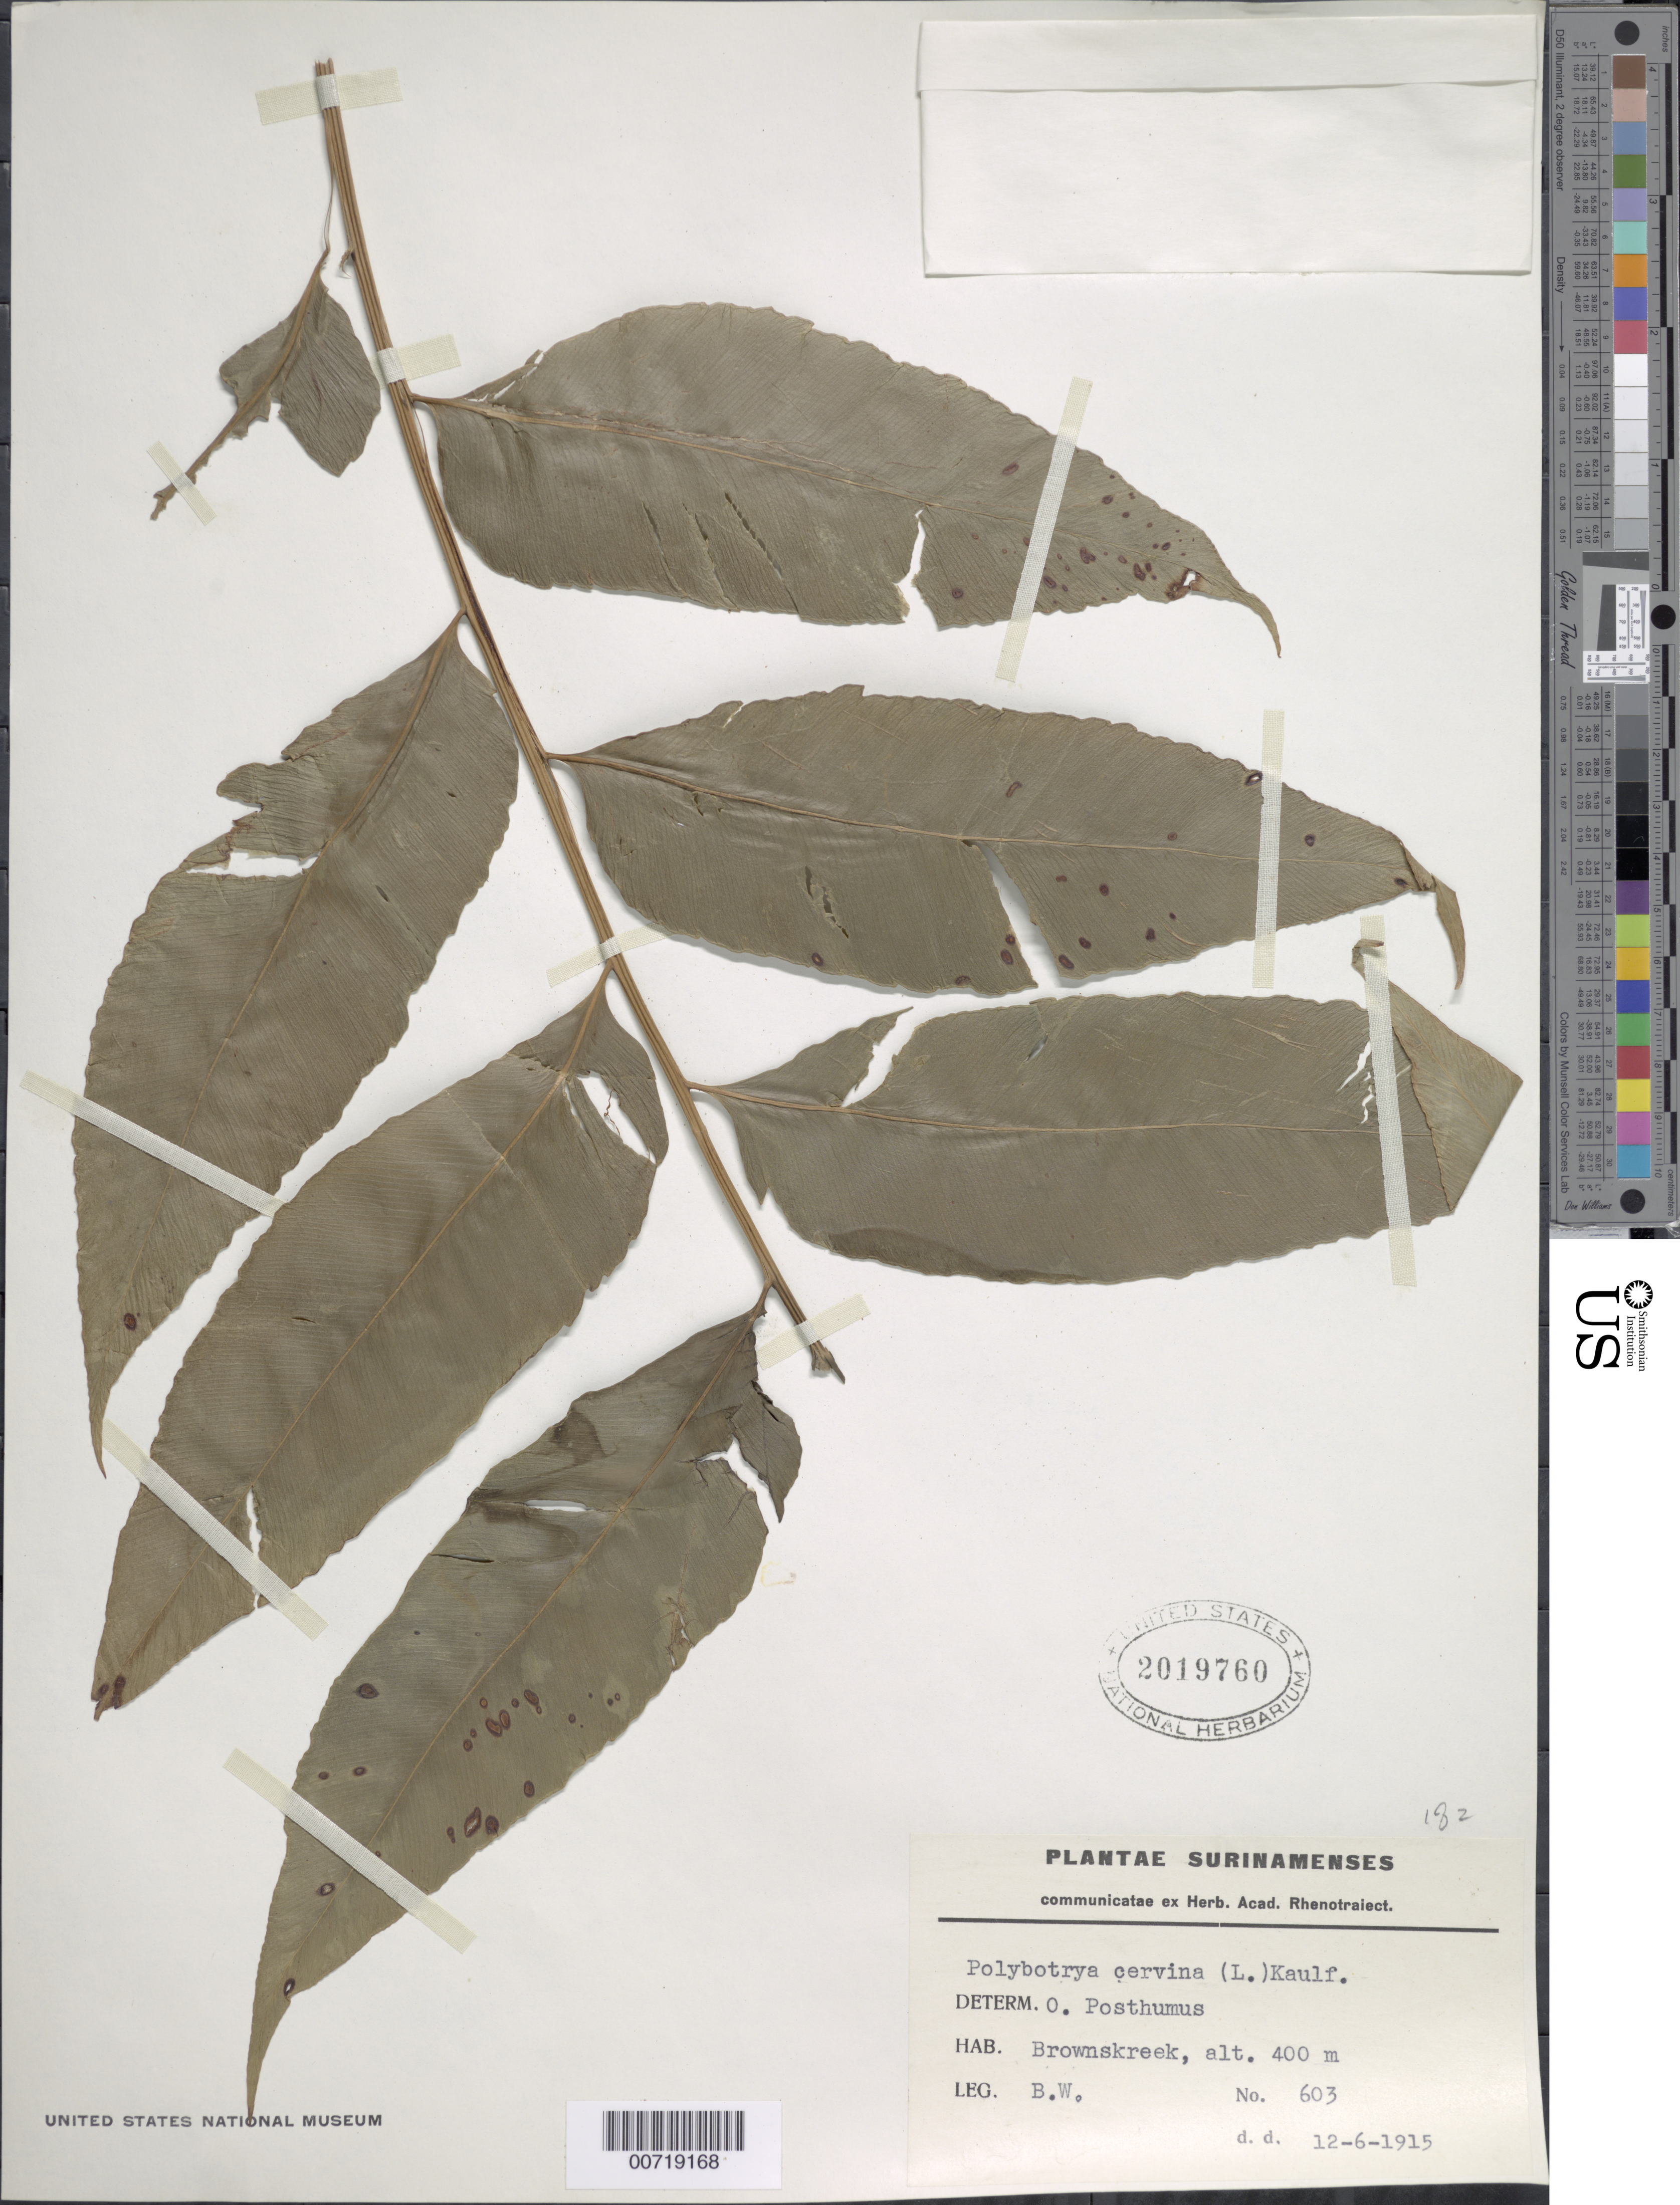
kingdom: Plantae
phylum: Tracheophyta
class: Polypodiopsida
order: Polypodiales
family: Dryopteridaceae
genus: Olfersia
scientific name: Olfersia cervina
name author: (L.) Kunze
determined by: Posthumus, O.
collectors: Collector illegible, G. Stahel & -. Gonggrijp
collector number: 603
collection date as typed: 12-Jun-15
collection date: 1915-06-12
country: Suriname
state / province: Brokopondo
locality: Brownskreek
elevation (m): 400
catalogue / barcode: US 2019760